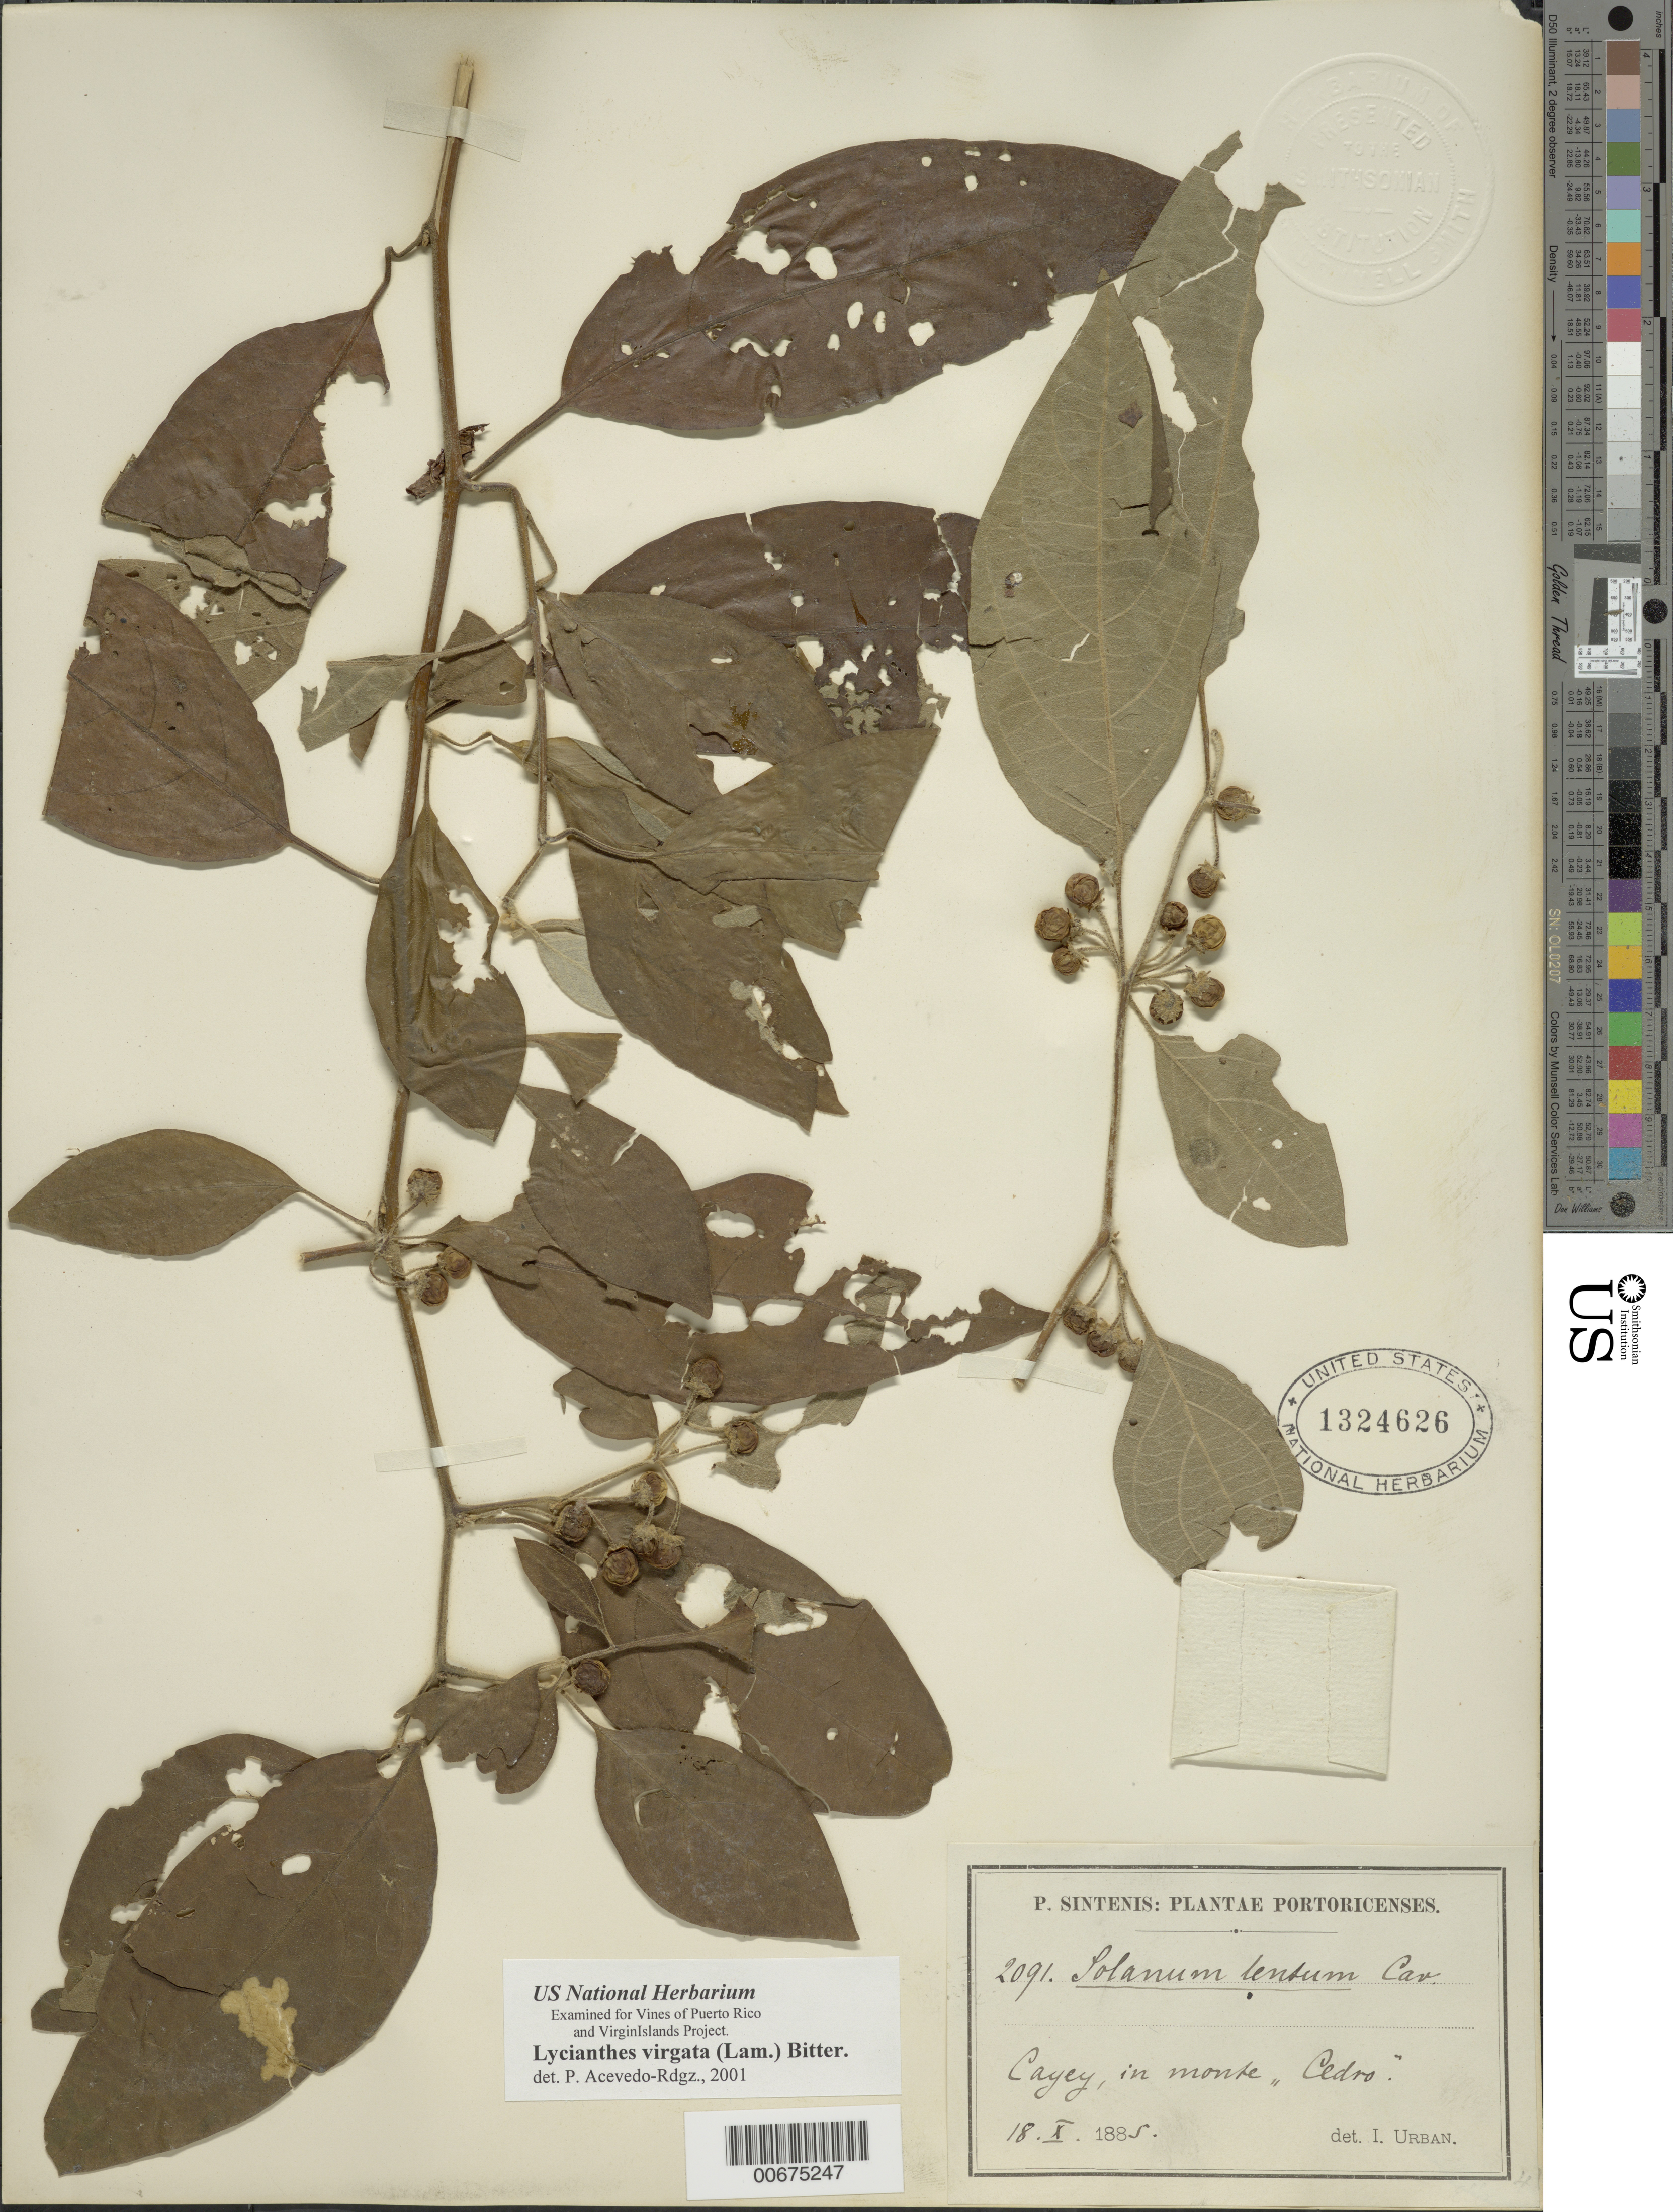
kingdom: Plantae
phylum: Tracheophyta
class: Magnoliopsida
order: Solanales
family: Solanaceae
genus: Lycianthes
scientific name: Lycianthes virgata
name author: (Lam.) Bitter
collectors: P. Sintenis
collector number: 2091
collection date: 1885-10-18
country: Puerto Rico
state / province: Çayey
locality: Cayey, in monte "Cedro"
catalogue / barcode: US 1324626